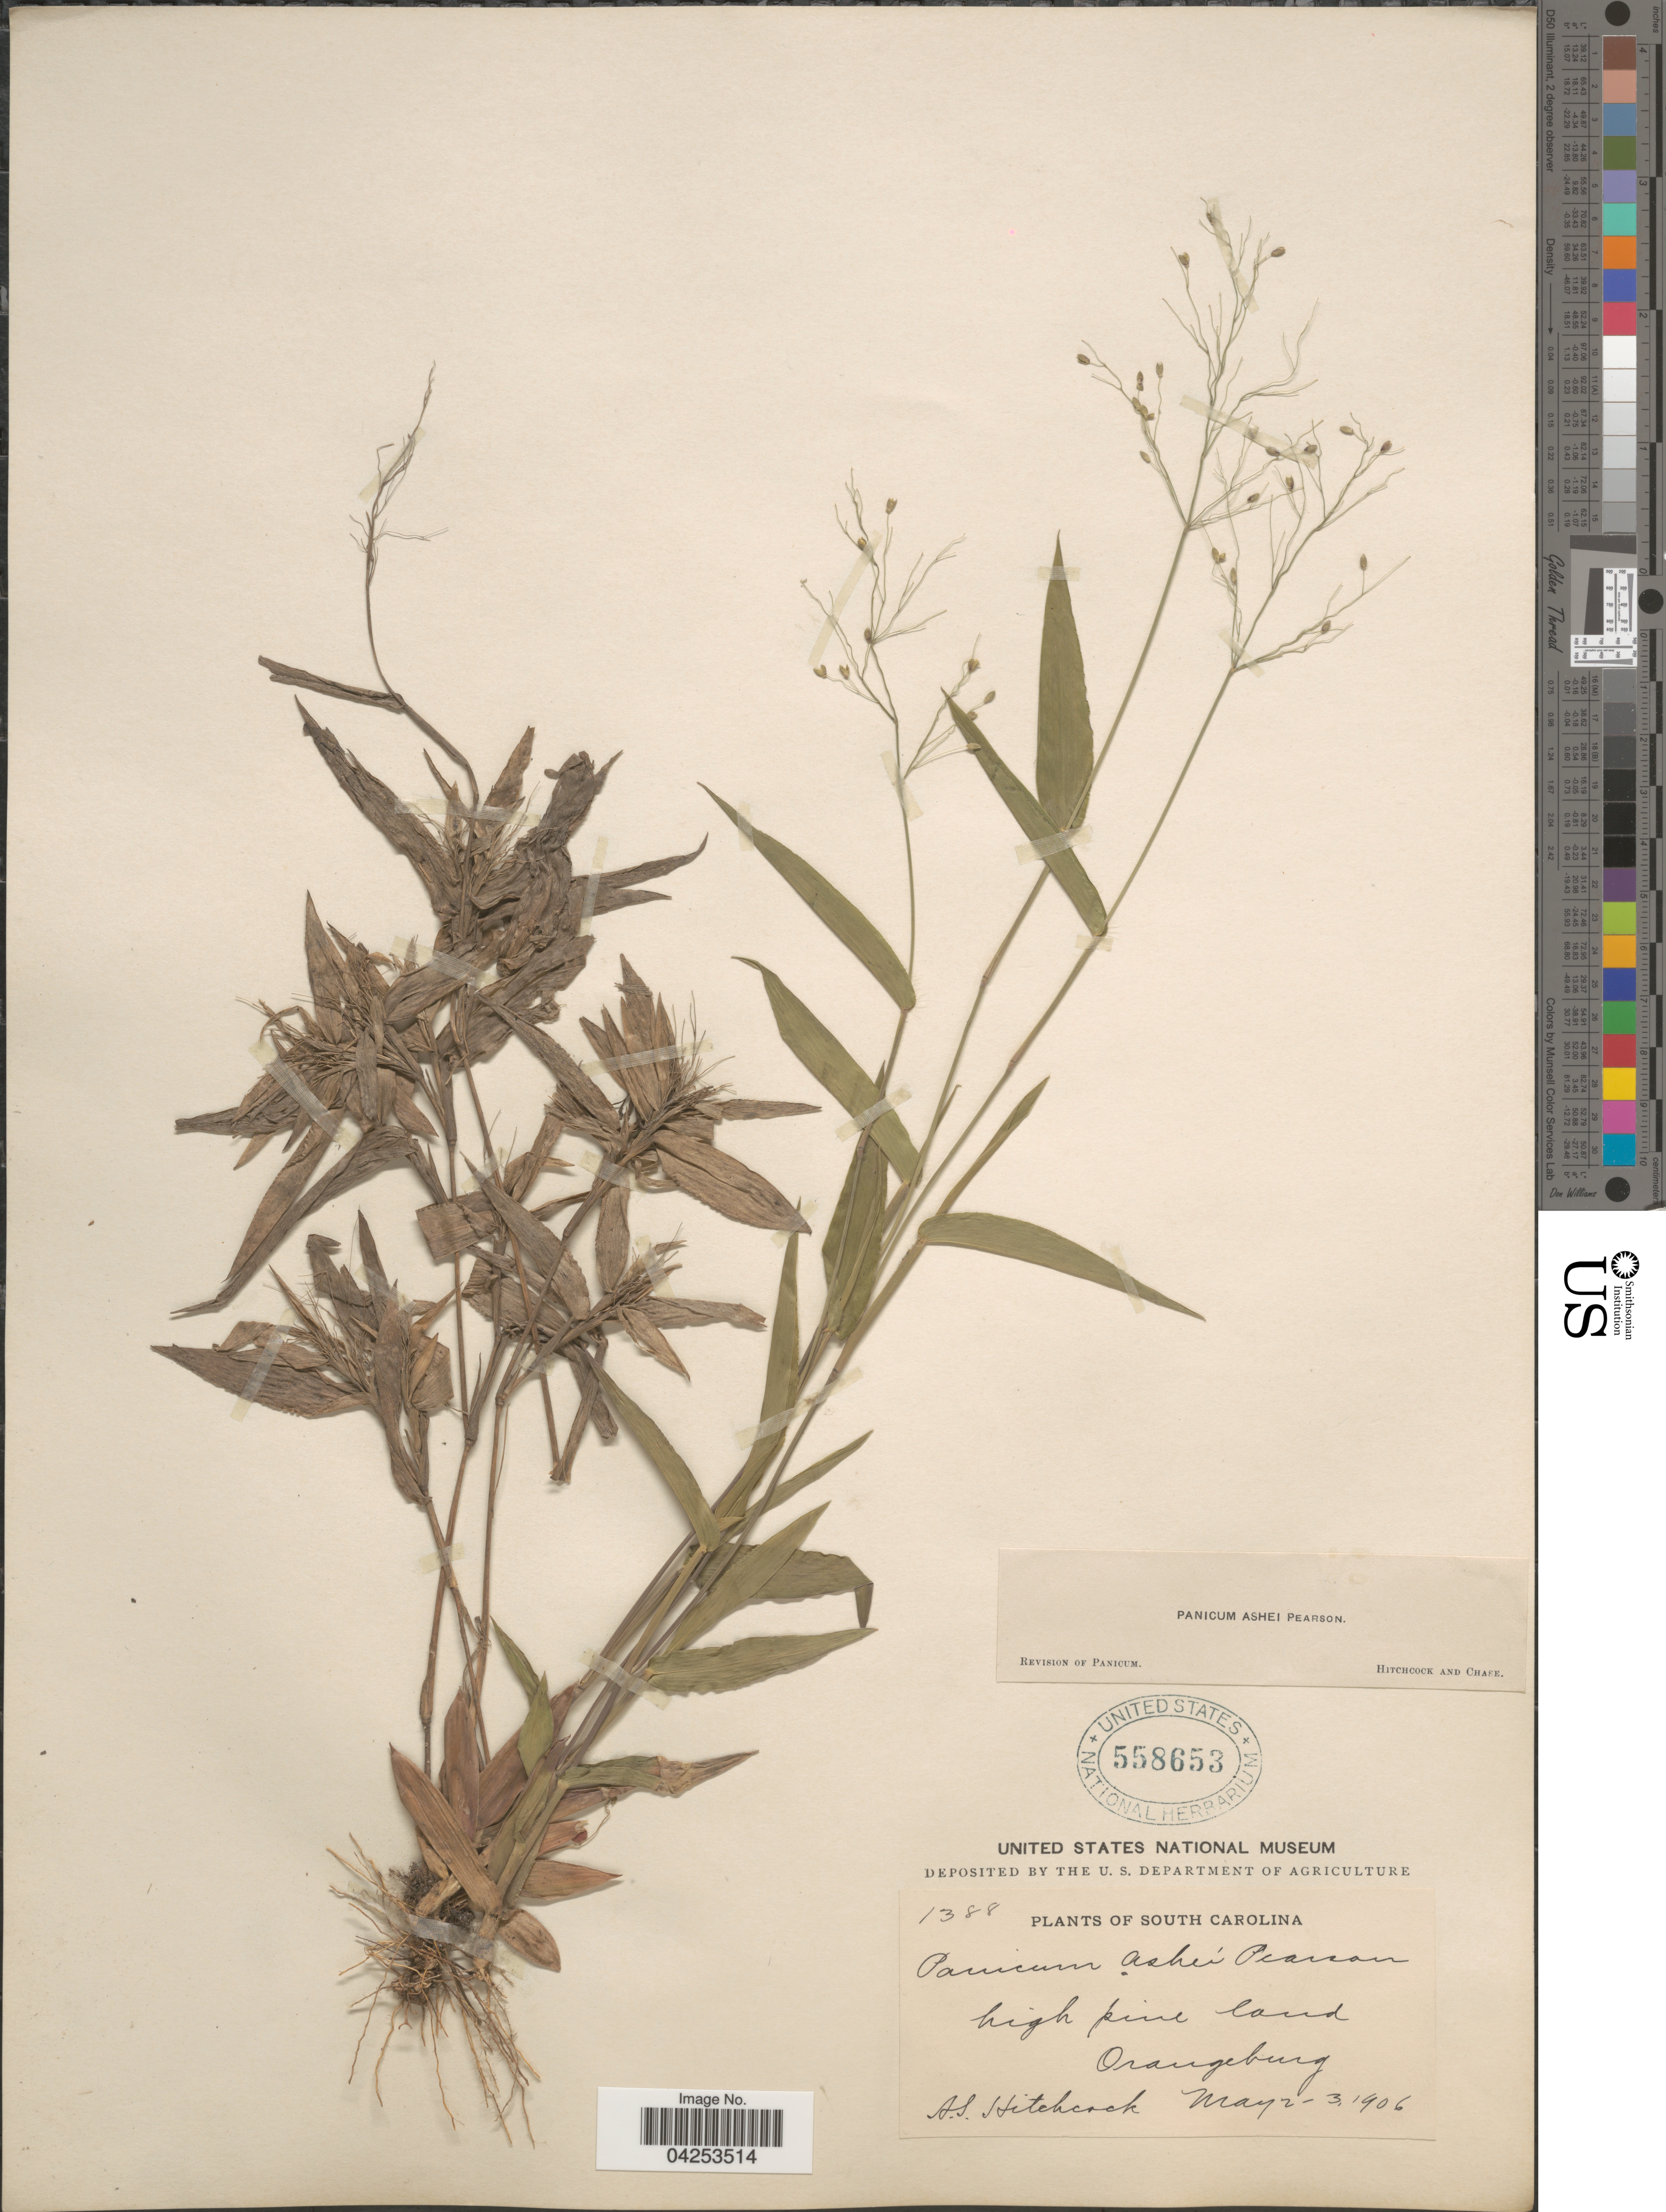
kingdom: Plantae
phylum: Tracheophyta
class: Liliopsida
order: Poales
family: Poaceae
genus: Dichanthelium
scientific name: Dichanthelium commutatum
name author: (Schult.) Gould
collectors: A. S. Hitchcock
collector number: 1388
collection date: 1906-05-02/1906-05-03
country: United States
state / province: South Carolina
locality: High pine land Orangeburg.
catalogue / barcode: US 558653